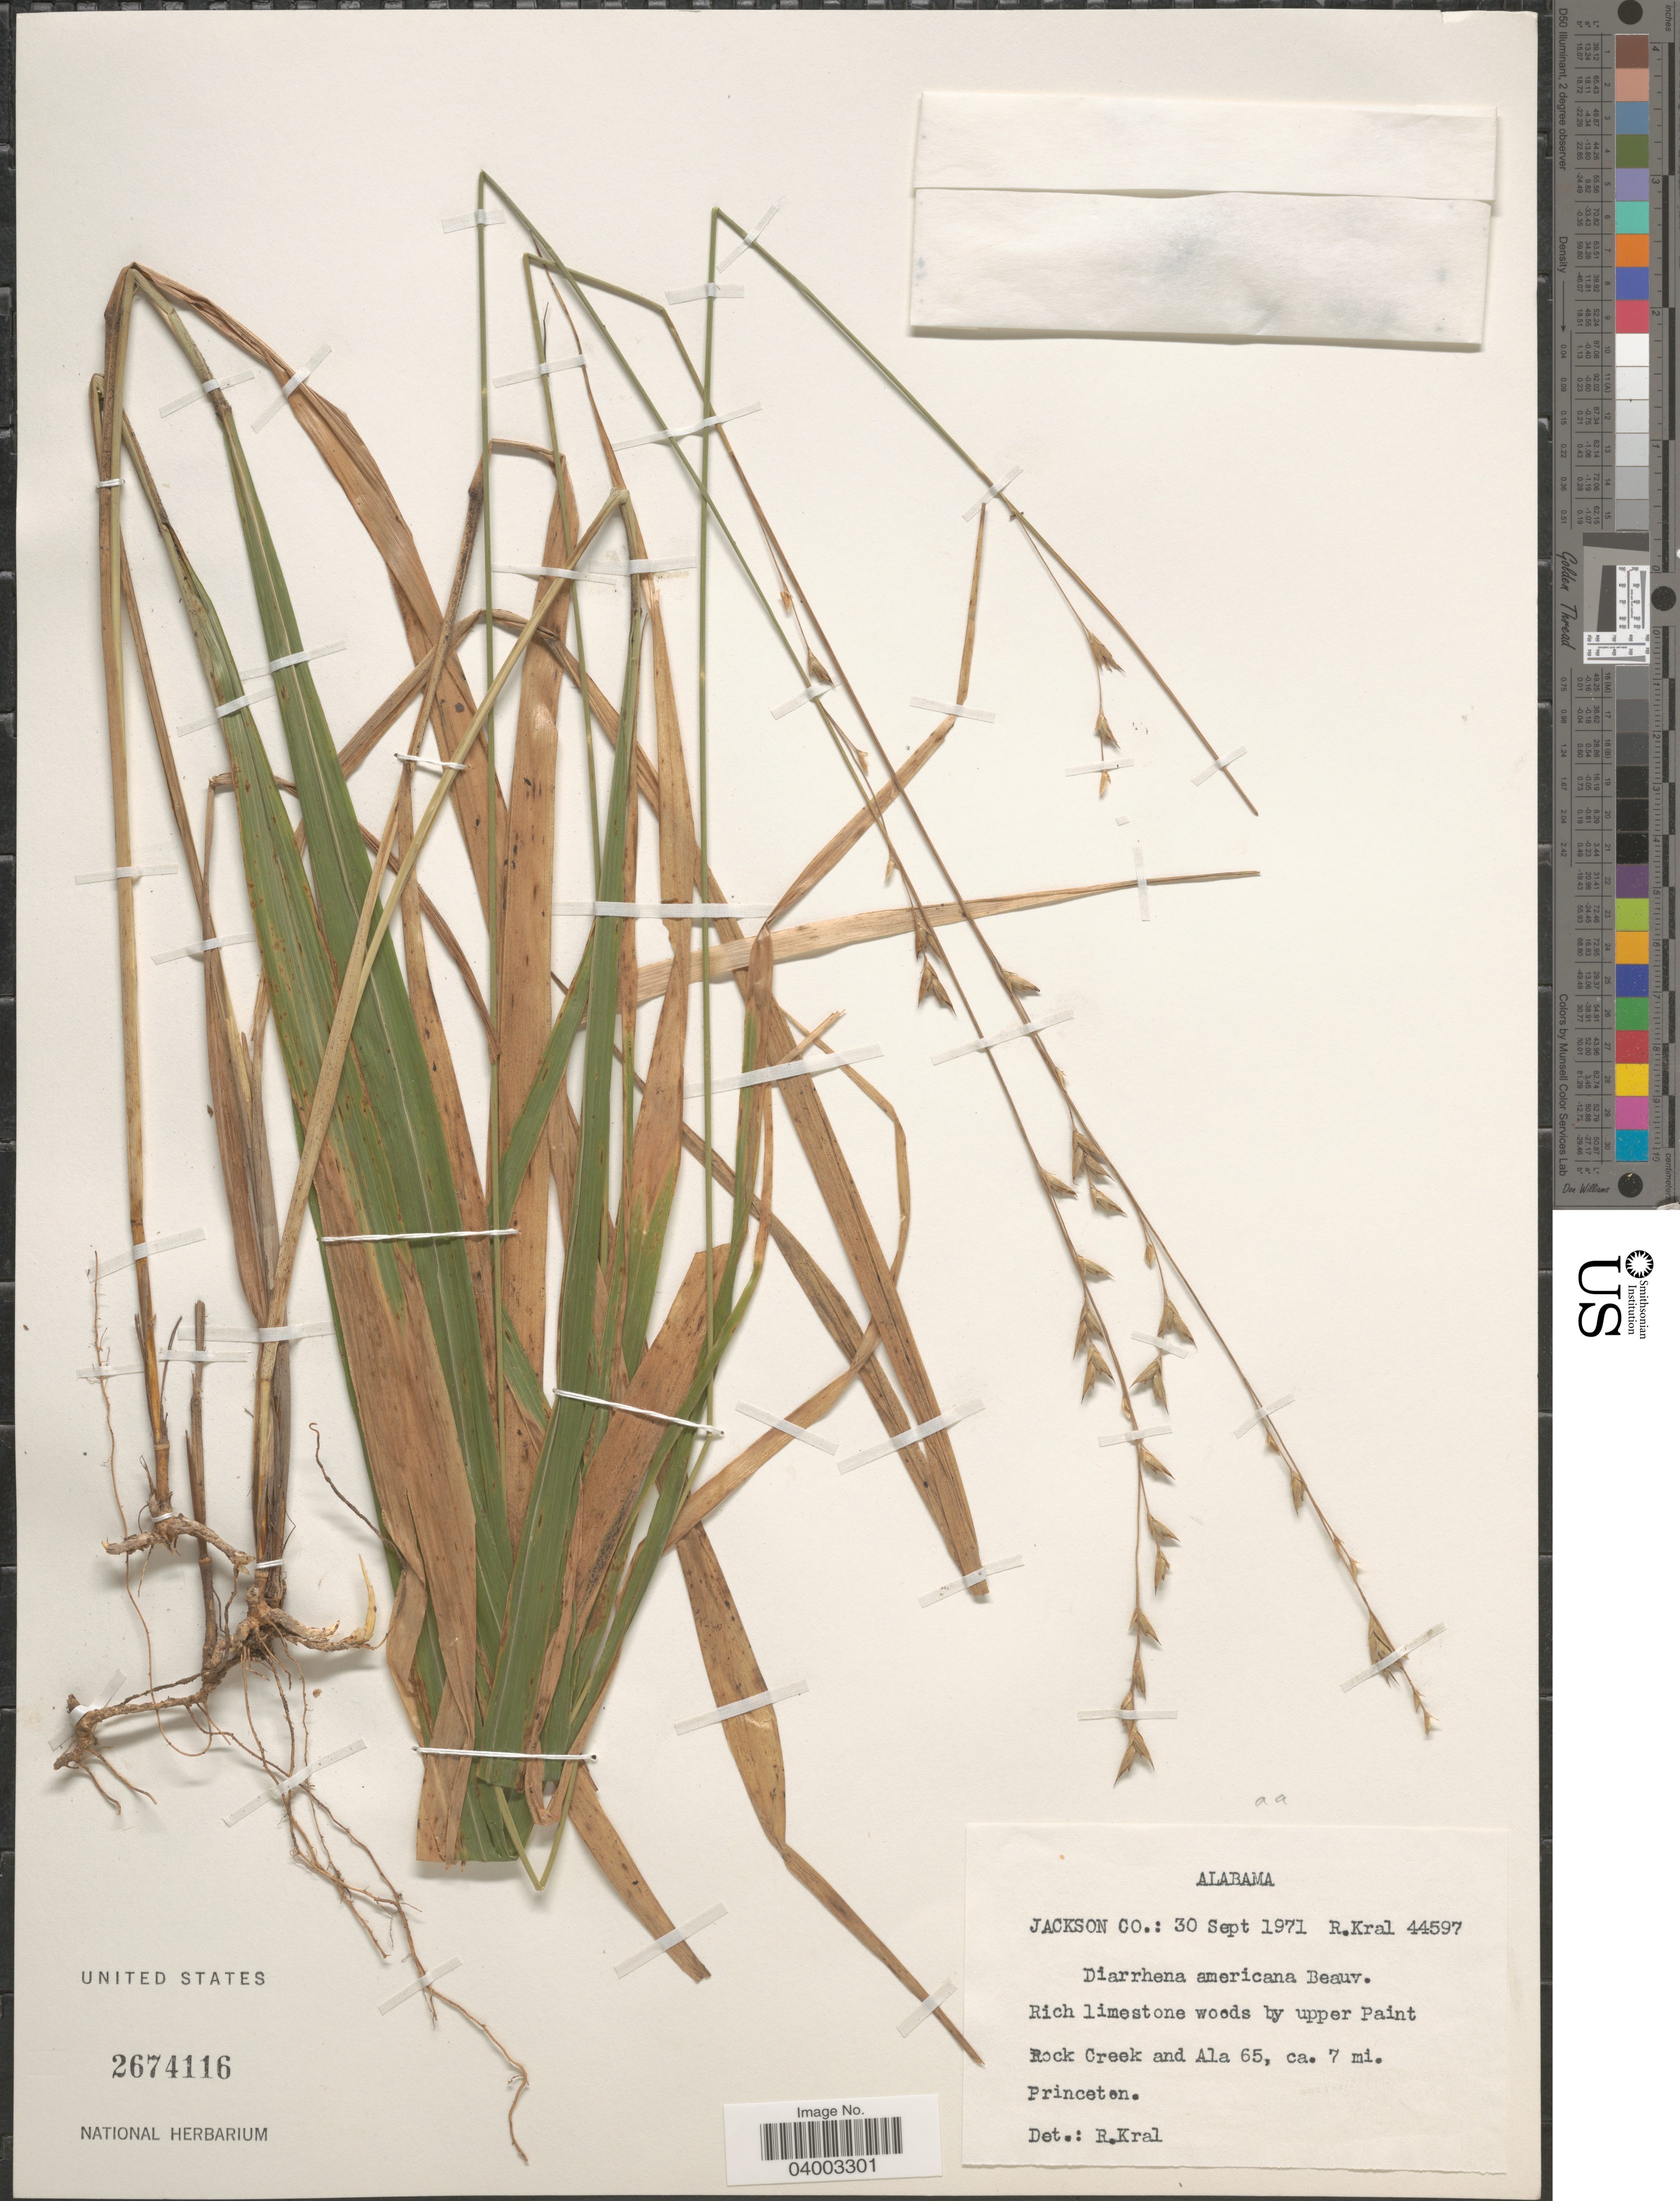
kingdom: Plantae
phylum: Tracheophyta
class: Liliopsida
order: Poales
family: Poaceae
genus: Diarrhena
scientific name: Diarrhena americana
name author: P. Beauv.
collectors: R. Kral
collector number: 44597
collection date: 1971-09-30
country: United States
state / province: Alabama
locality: Jackson Co. Rich limestone woods by upper Paint Rock Creek and Ala 65, ca. 7 mi Princeton.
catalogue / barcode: US 2674116